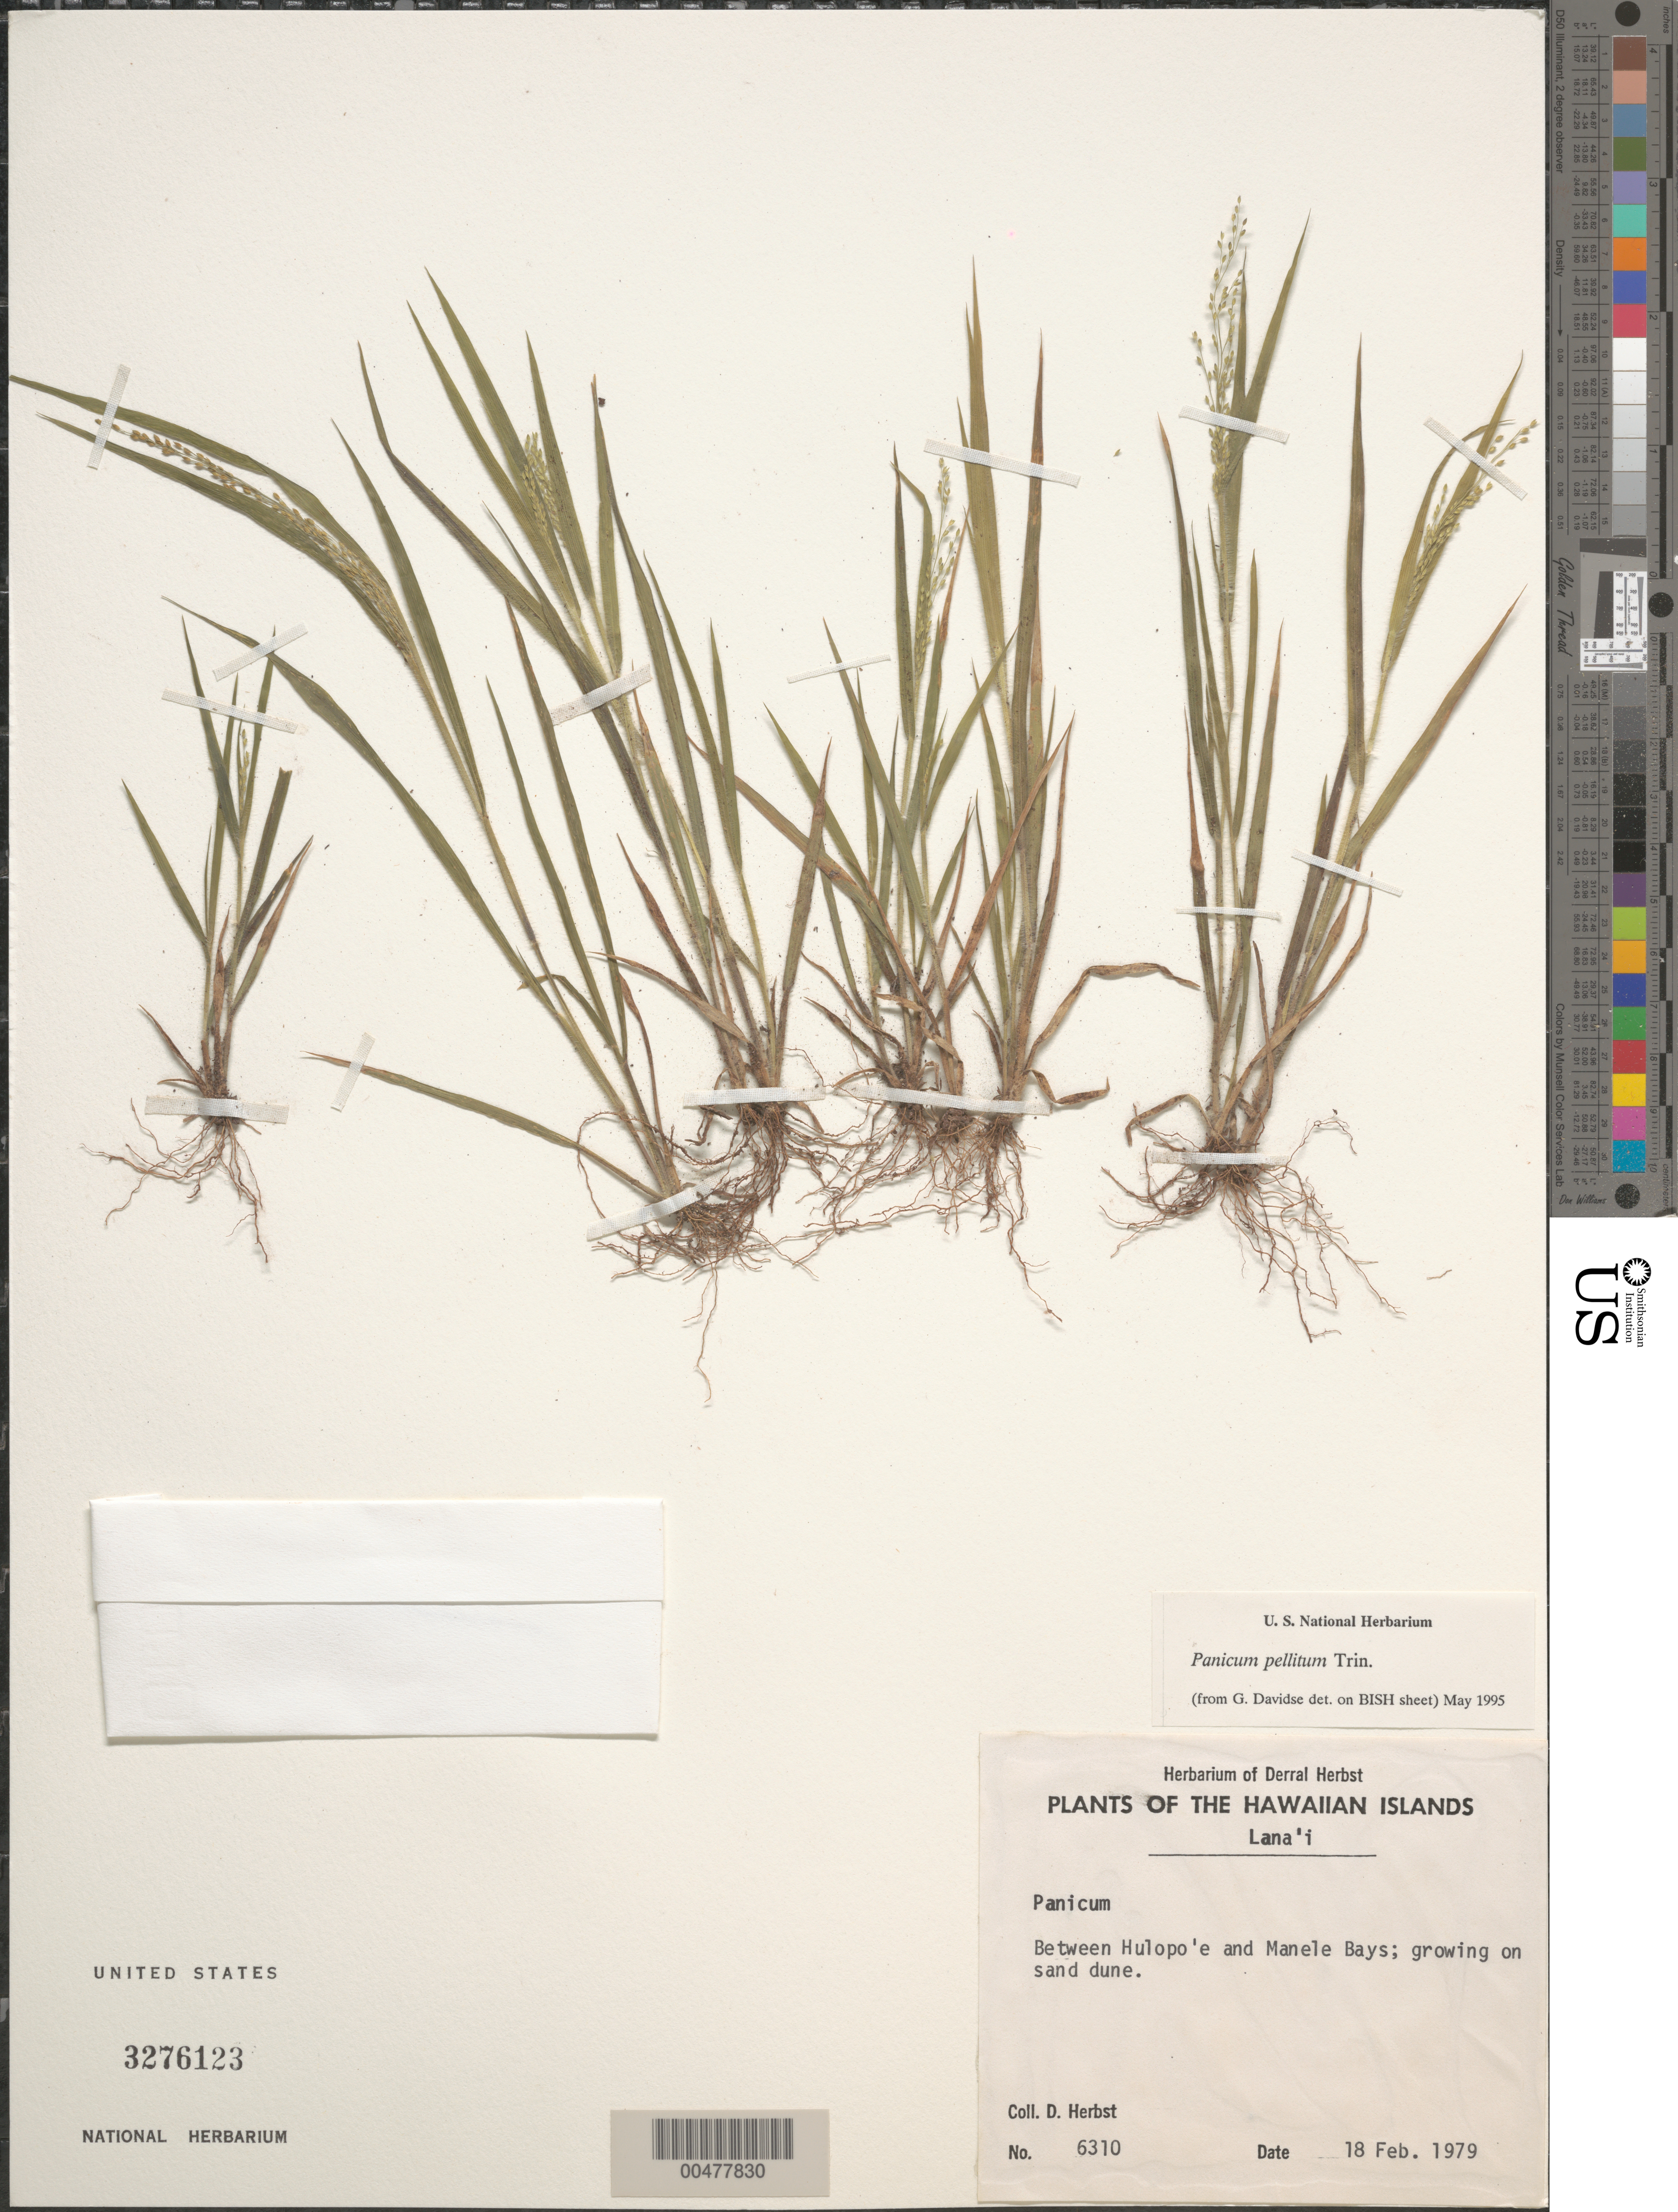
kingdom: Plantae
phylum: Tracheophyta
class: Liliopsida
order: Poales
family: Poaceae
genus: Panicum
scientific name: Panicum pellitum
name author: Trin.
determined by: Davidse, Gerrit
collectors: D. R. Herbst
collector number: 6310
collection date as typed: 18 Feb 1979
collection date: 1979-02-18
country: United States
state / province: Hawaii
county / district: Maui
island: Lana'i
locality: Between Hulopoe and Manele Bays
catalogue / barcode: US 3276123